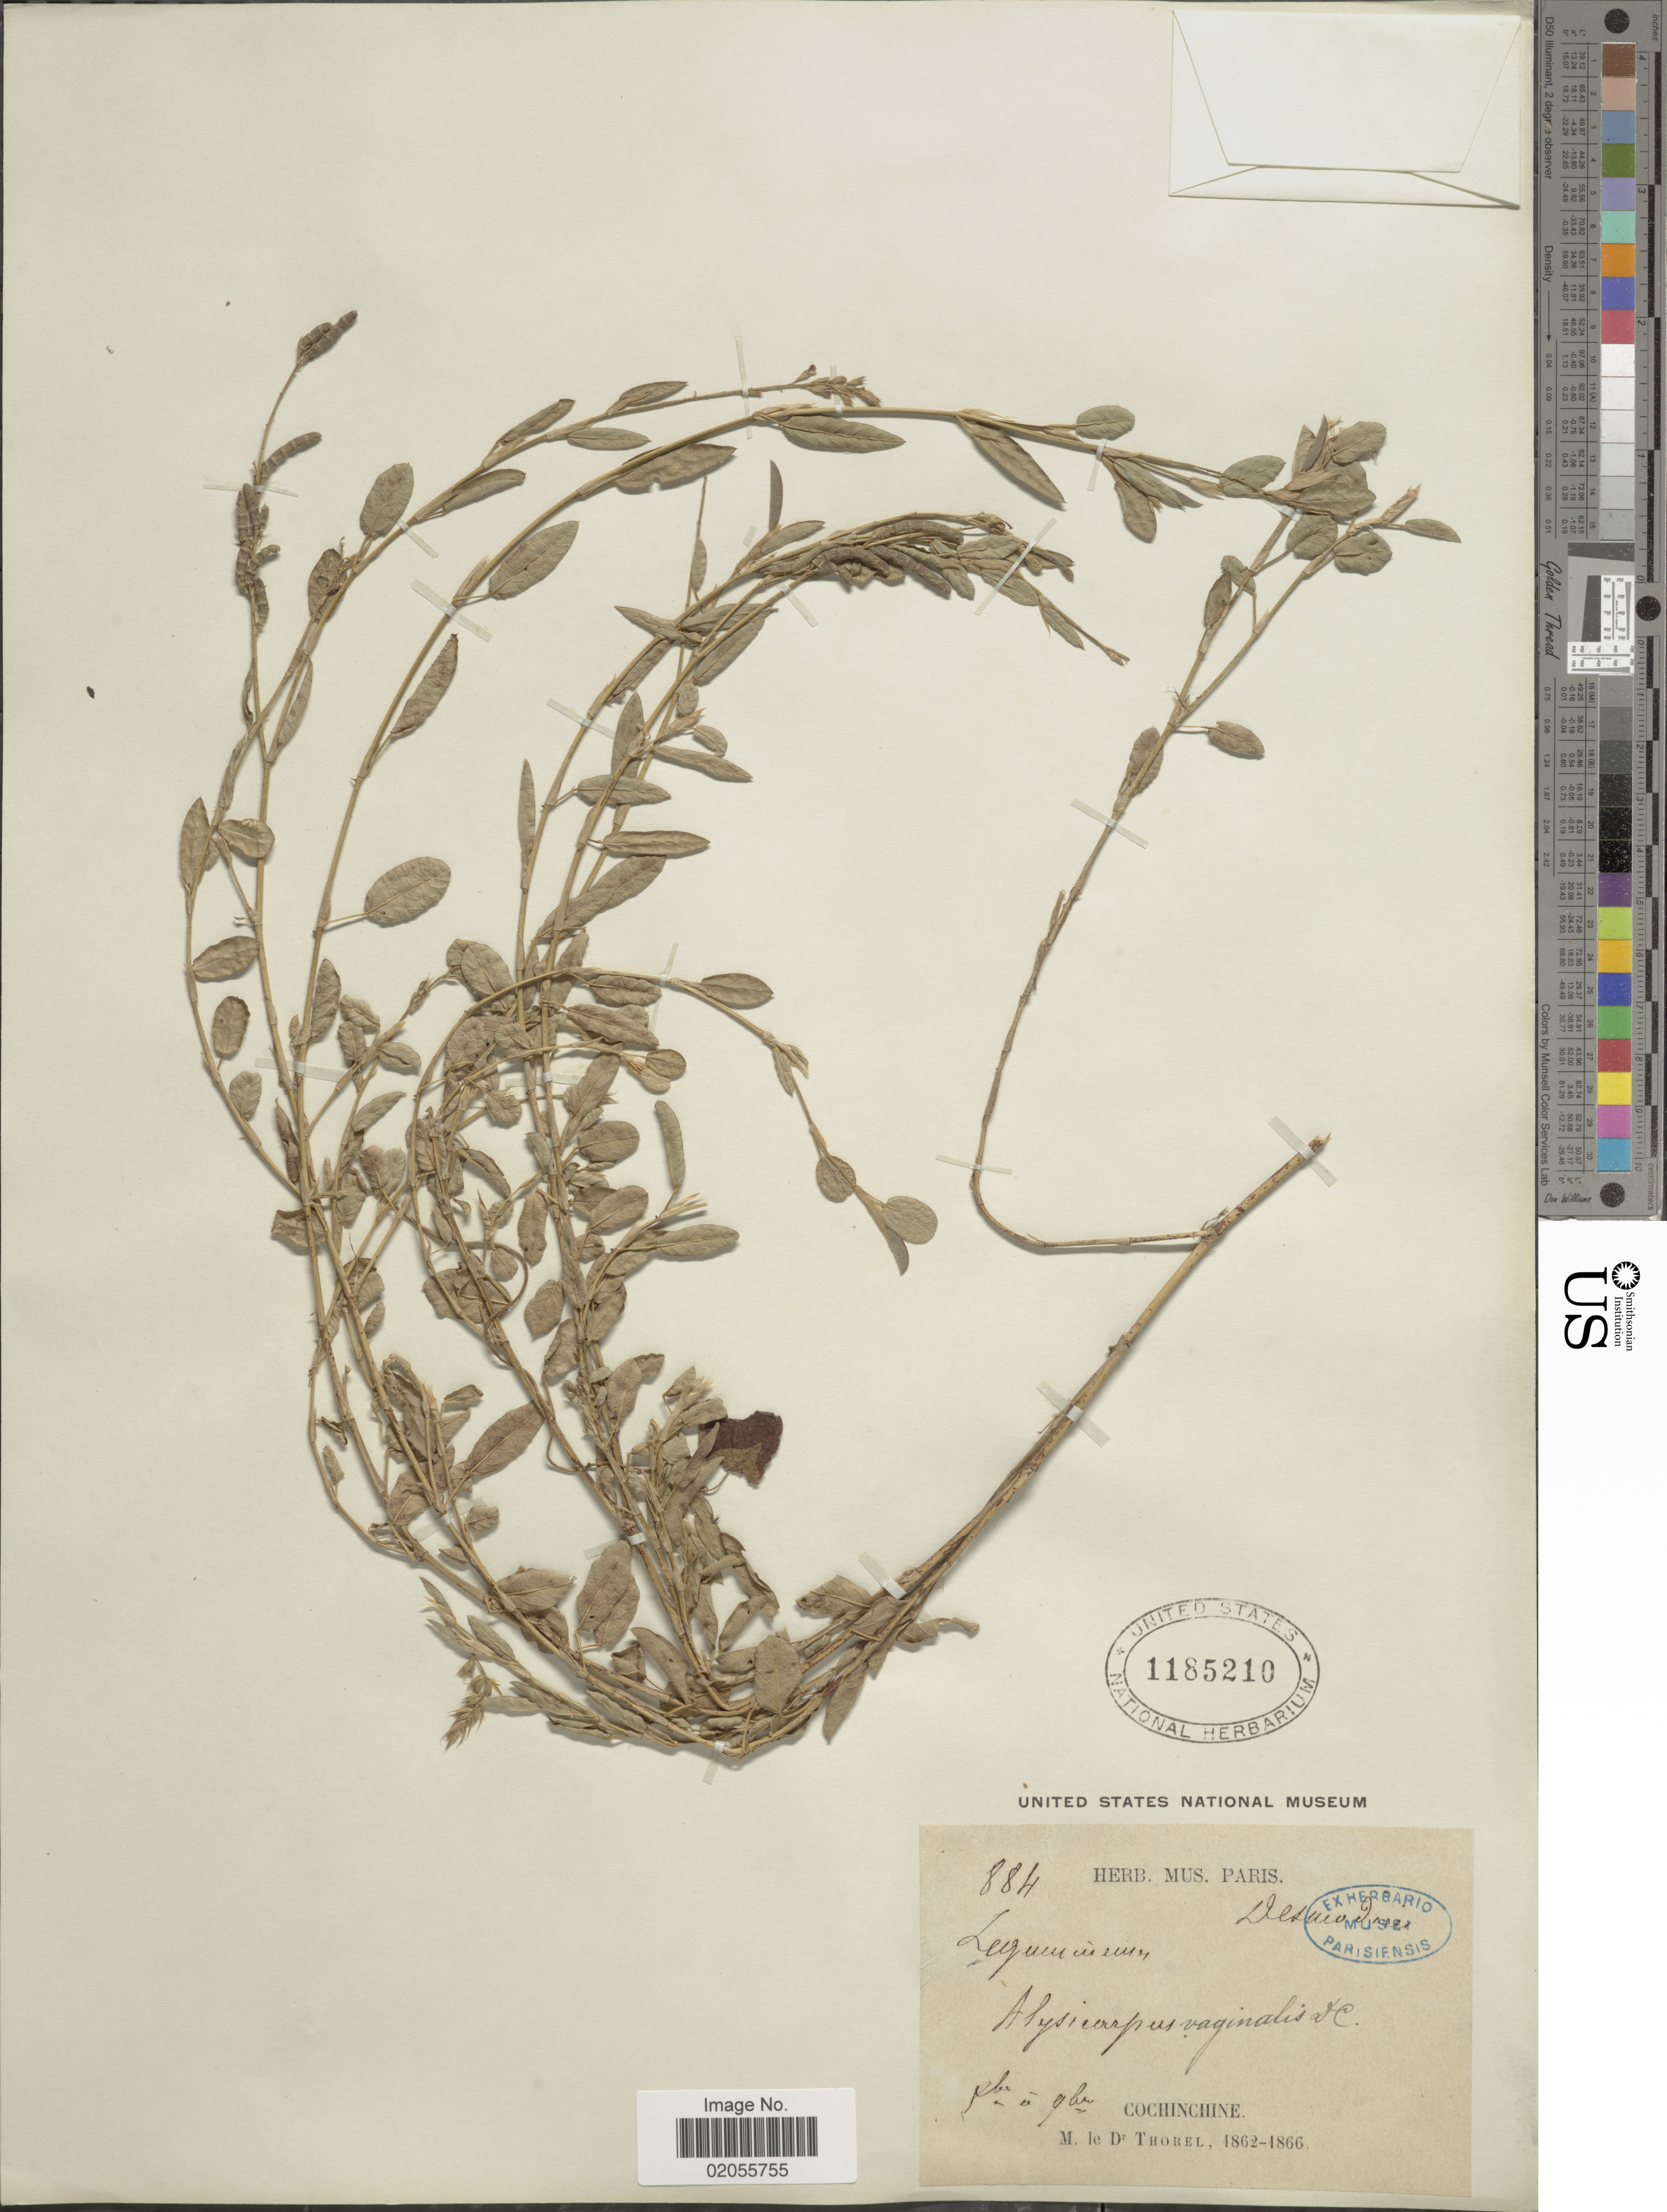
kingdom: Plantae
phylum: Tracheophyta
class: Magnoliopsida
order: Fabales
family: Fabaceae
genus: Alysicarpus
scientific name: Alysicarpus vaginalis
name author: (L.) DC.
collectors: M. de Thorel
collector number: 884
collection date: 1862-08/1866-09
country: Vietnam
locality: Cochinchine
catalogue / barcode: US 1185210